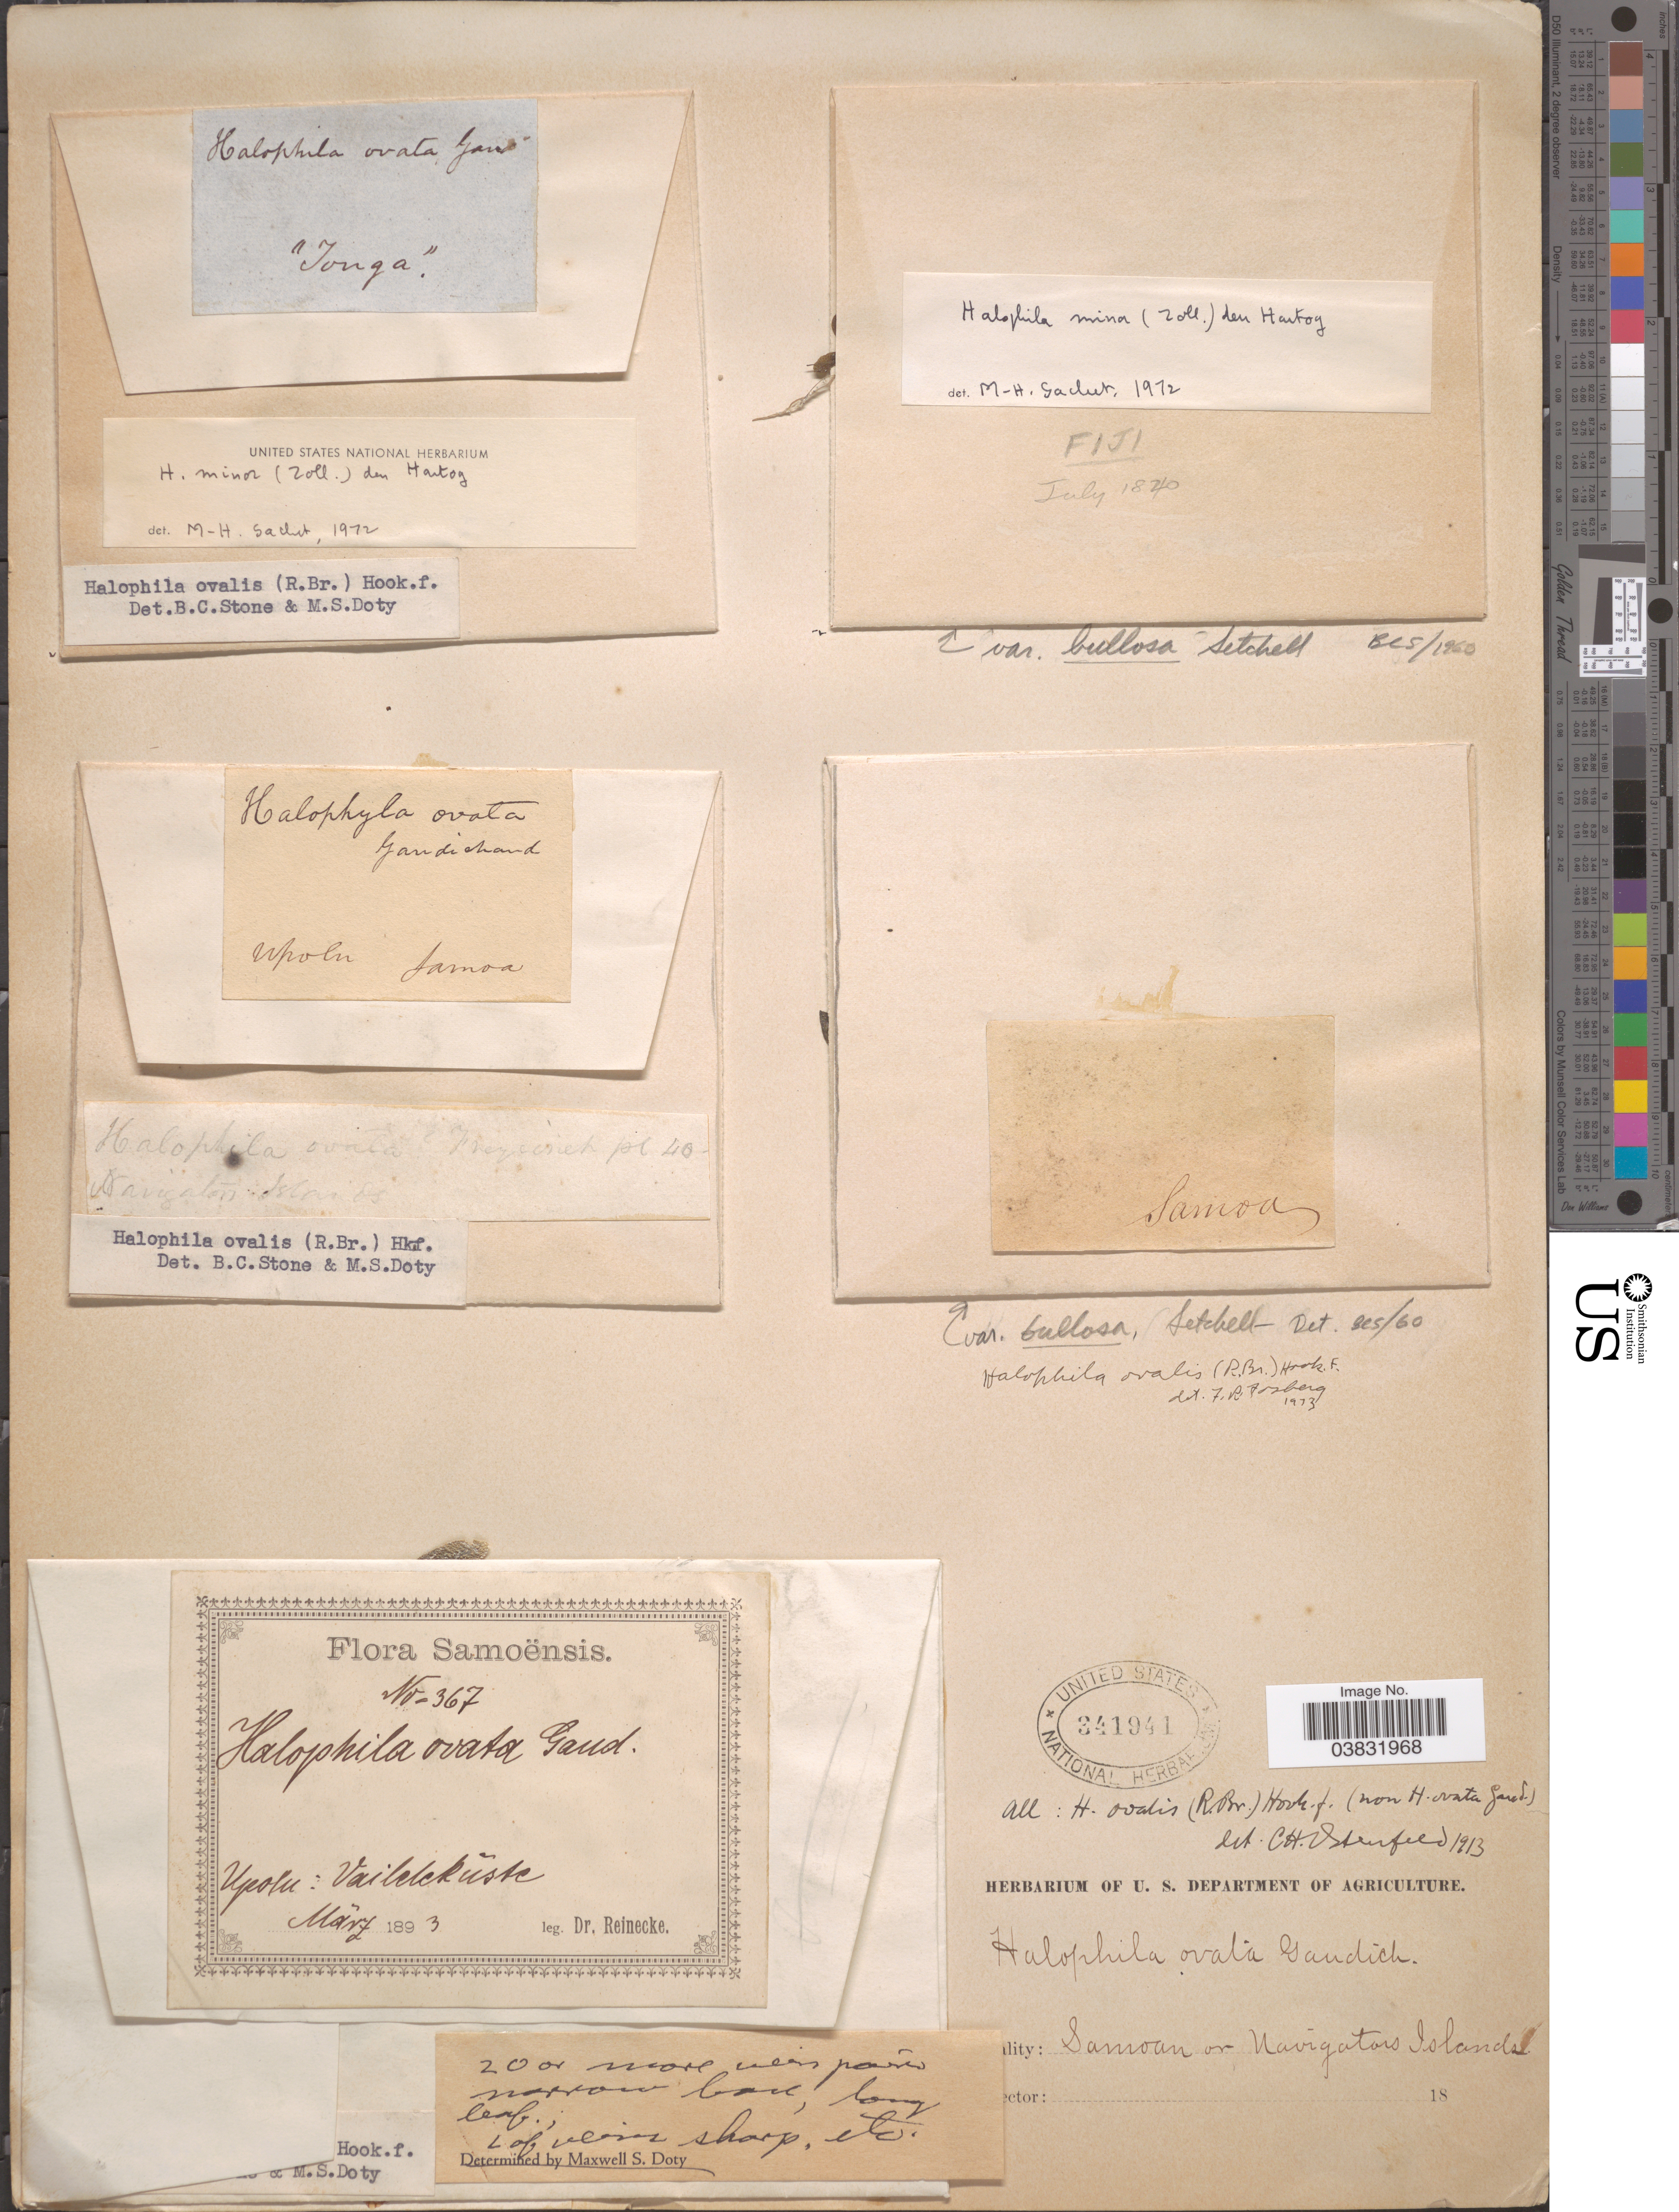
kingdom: Plantae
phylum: Tracheophyta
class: Liliopsida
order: Alismatales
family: Hydrocharitaceae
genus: Halophila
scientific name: Halophila ovalis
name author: (R. Br.) Hook. f.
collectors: -- Reinecke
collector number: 367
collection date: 1893-03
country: Samoa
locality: Samoënsis. Upolu: Vailedecküste. Samoan or Navigators Islands.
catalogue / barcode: US 341941